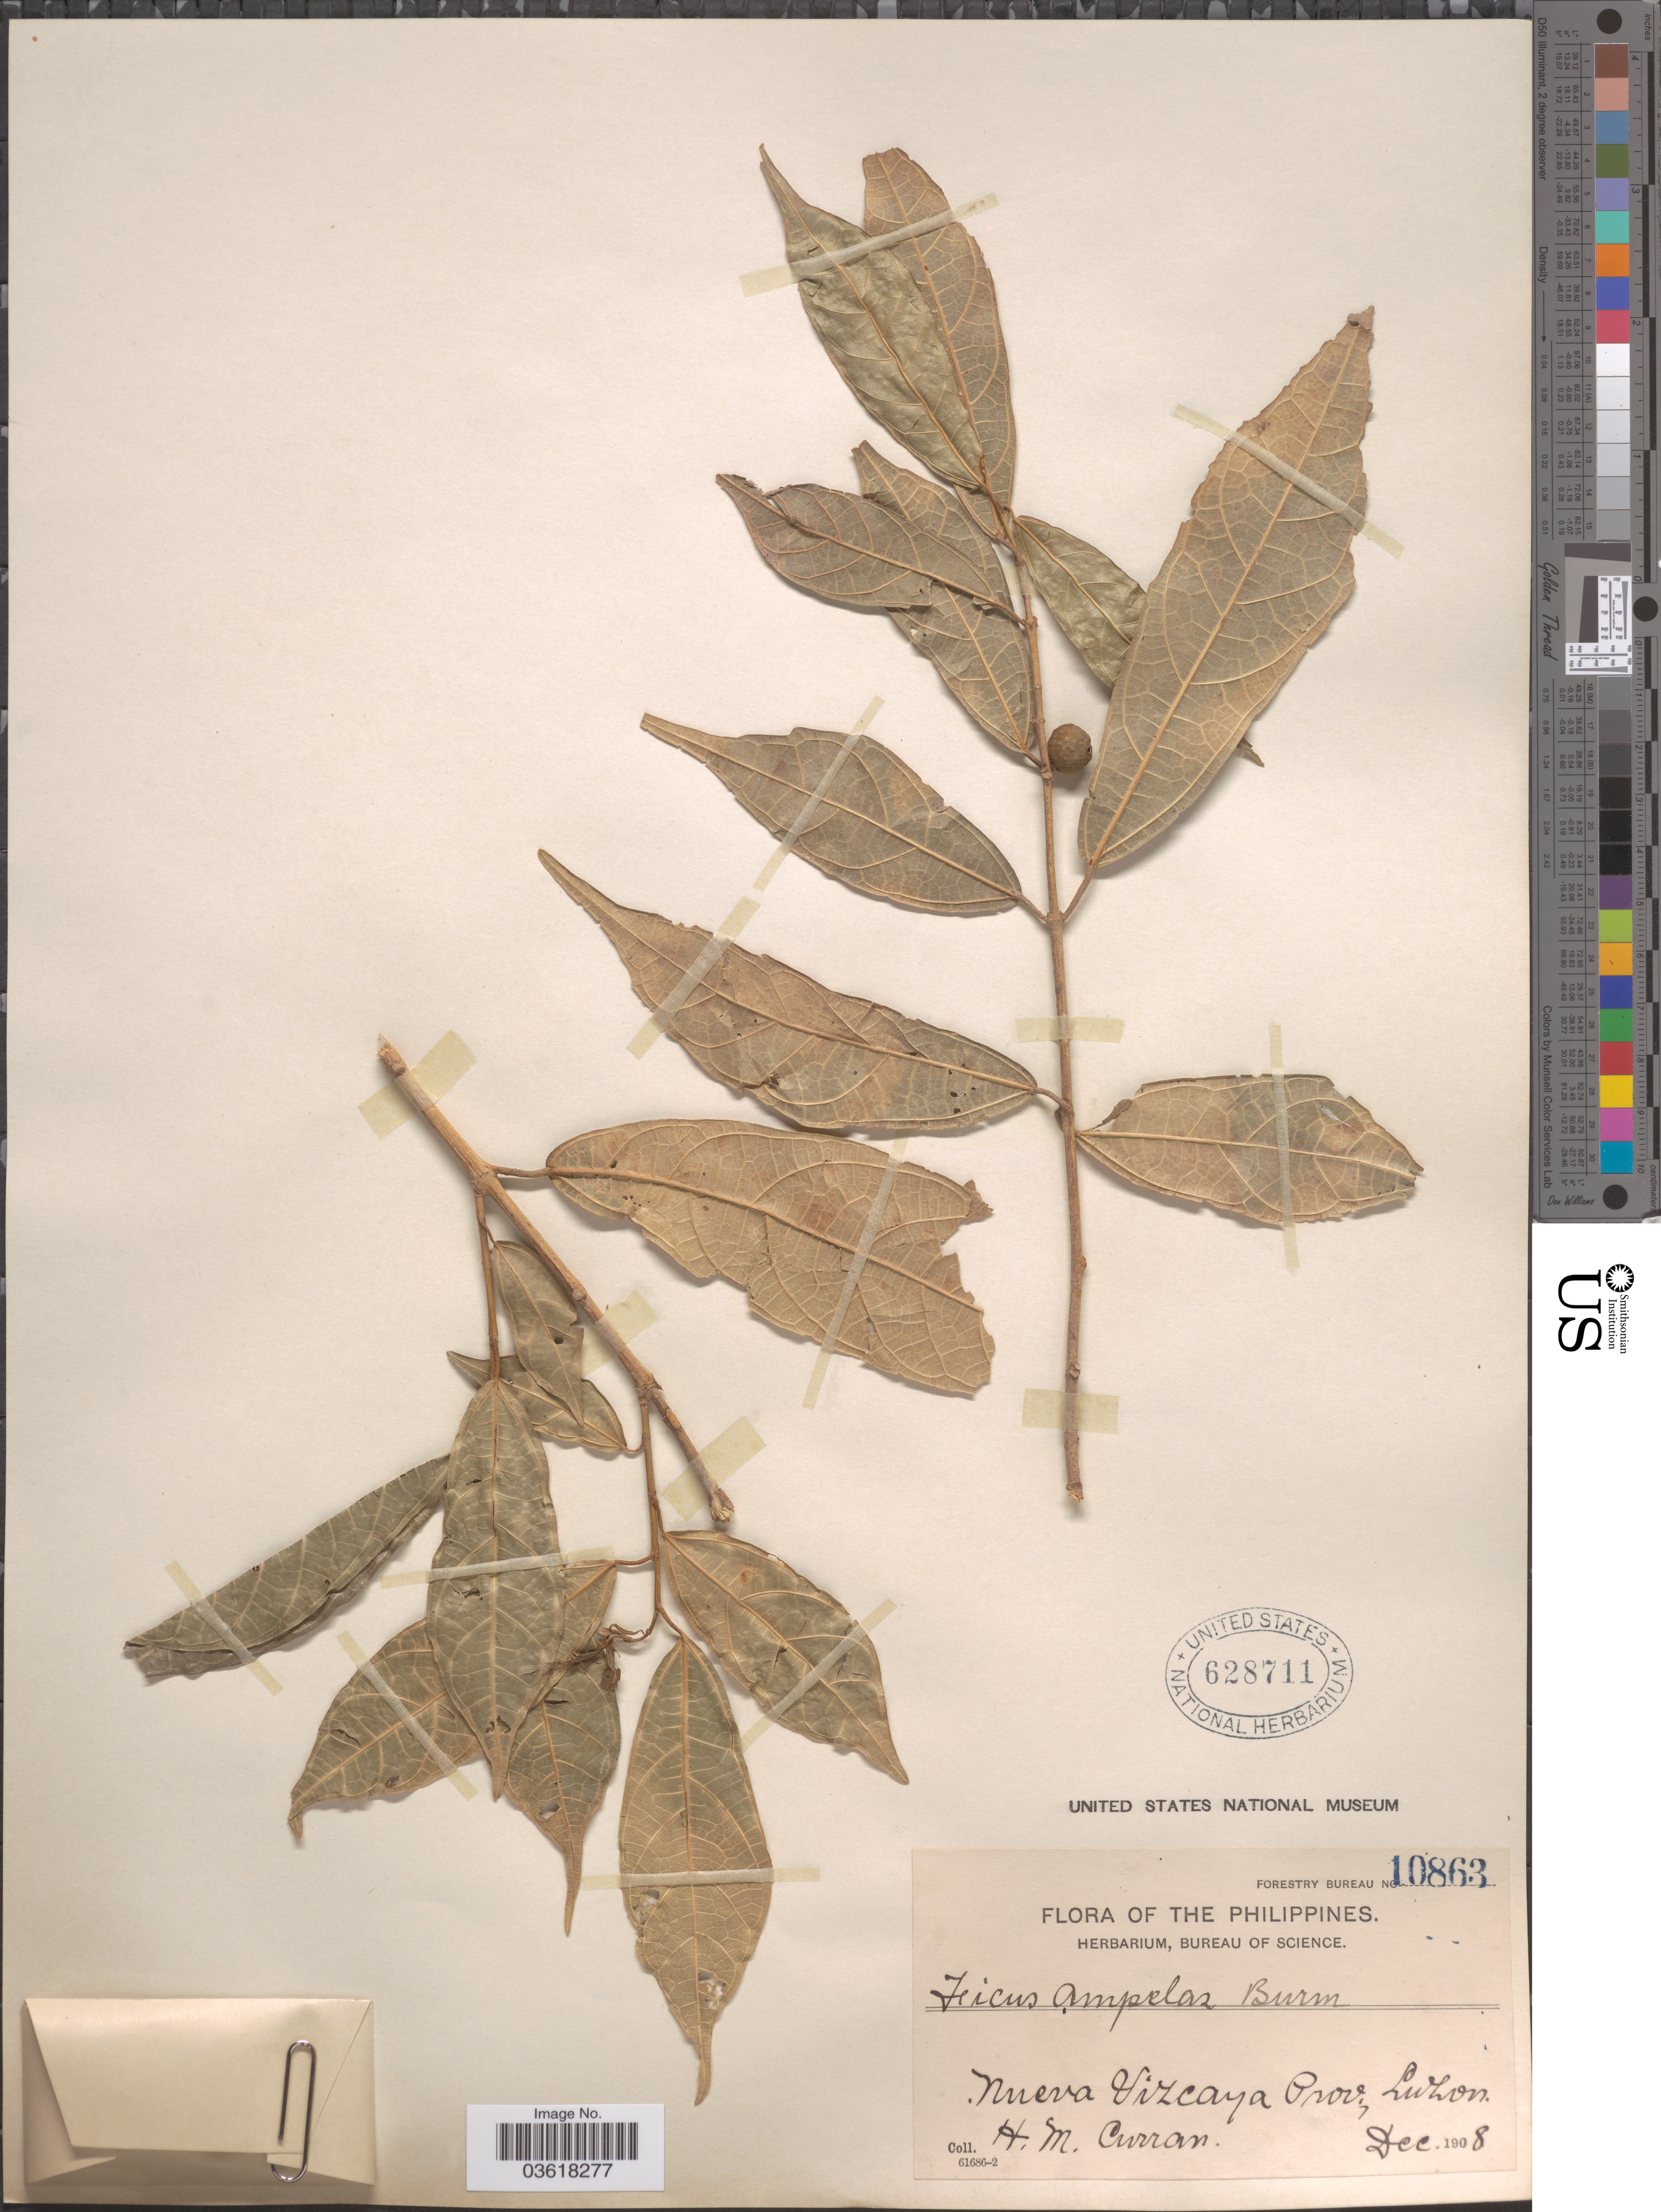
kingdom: Plantae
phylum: Tracheophyta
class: Magnoliopsida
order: Rosales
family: Moraceae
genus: Ficus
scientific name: Ficus ampelos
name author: Burm. f.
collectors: H. M. Curran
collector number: Forestry Bureau 10863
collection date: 1908-12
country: Philippines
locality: Nueva Vizcaya Prov., Luzon.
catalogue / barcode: US 628711